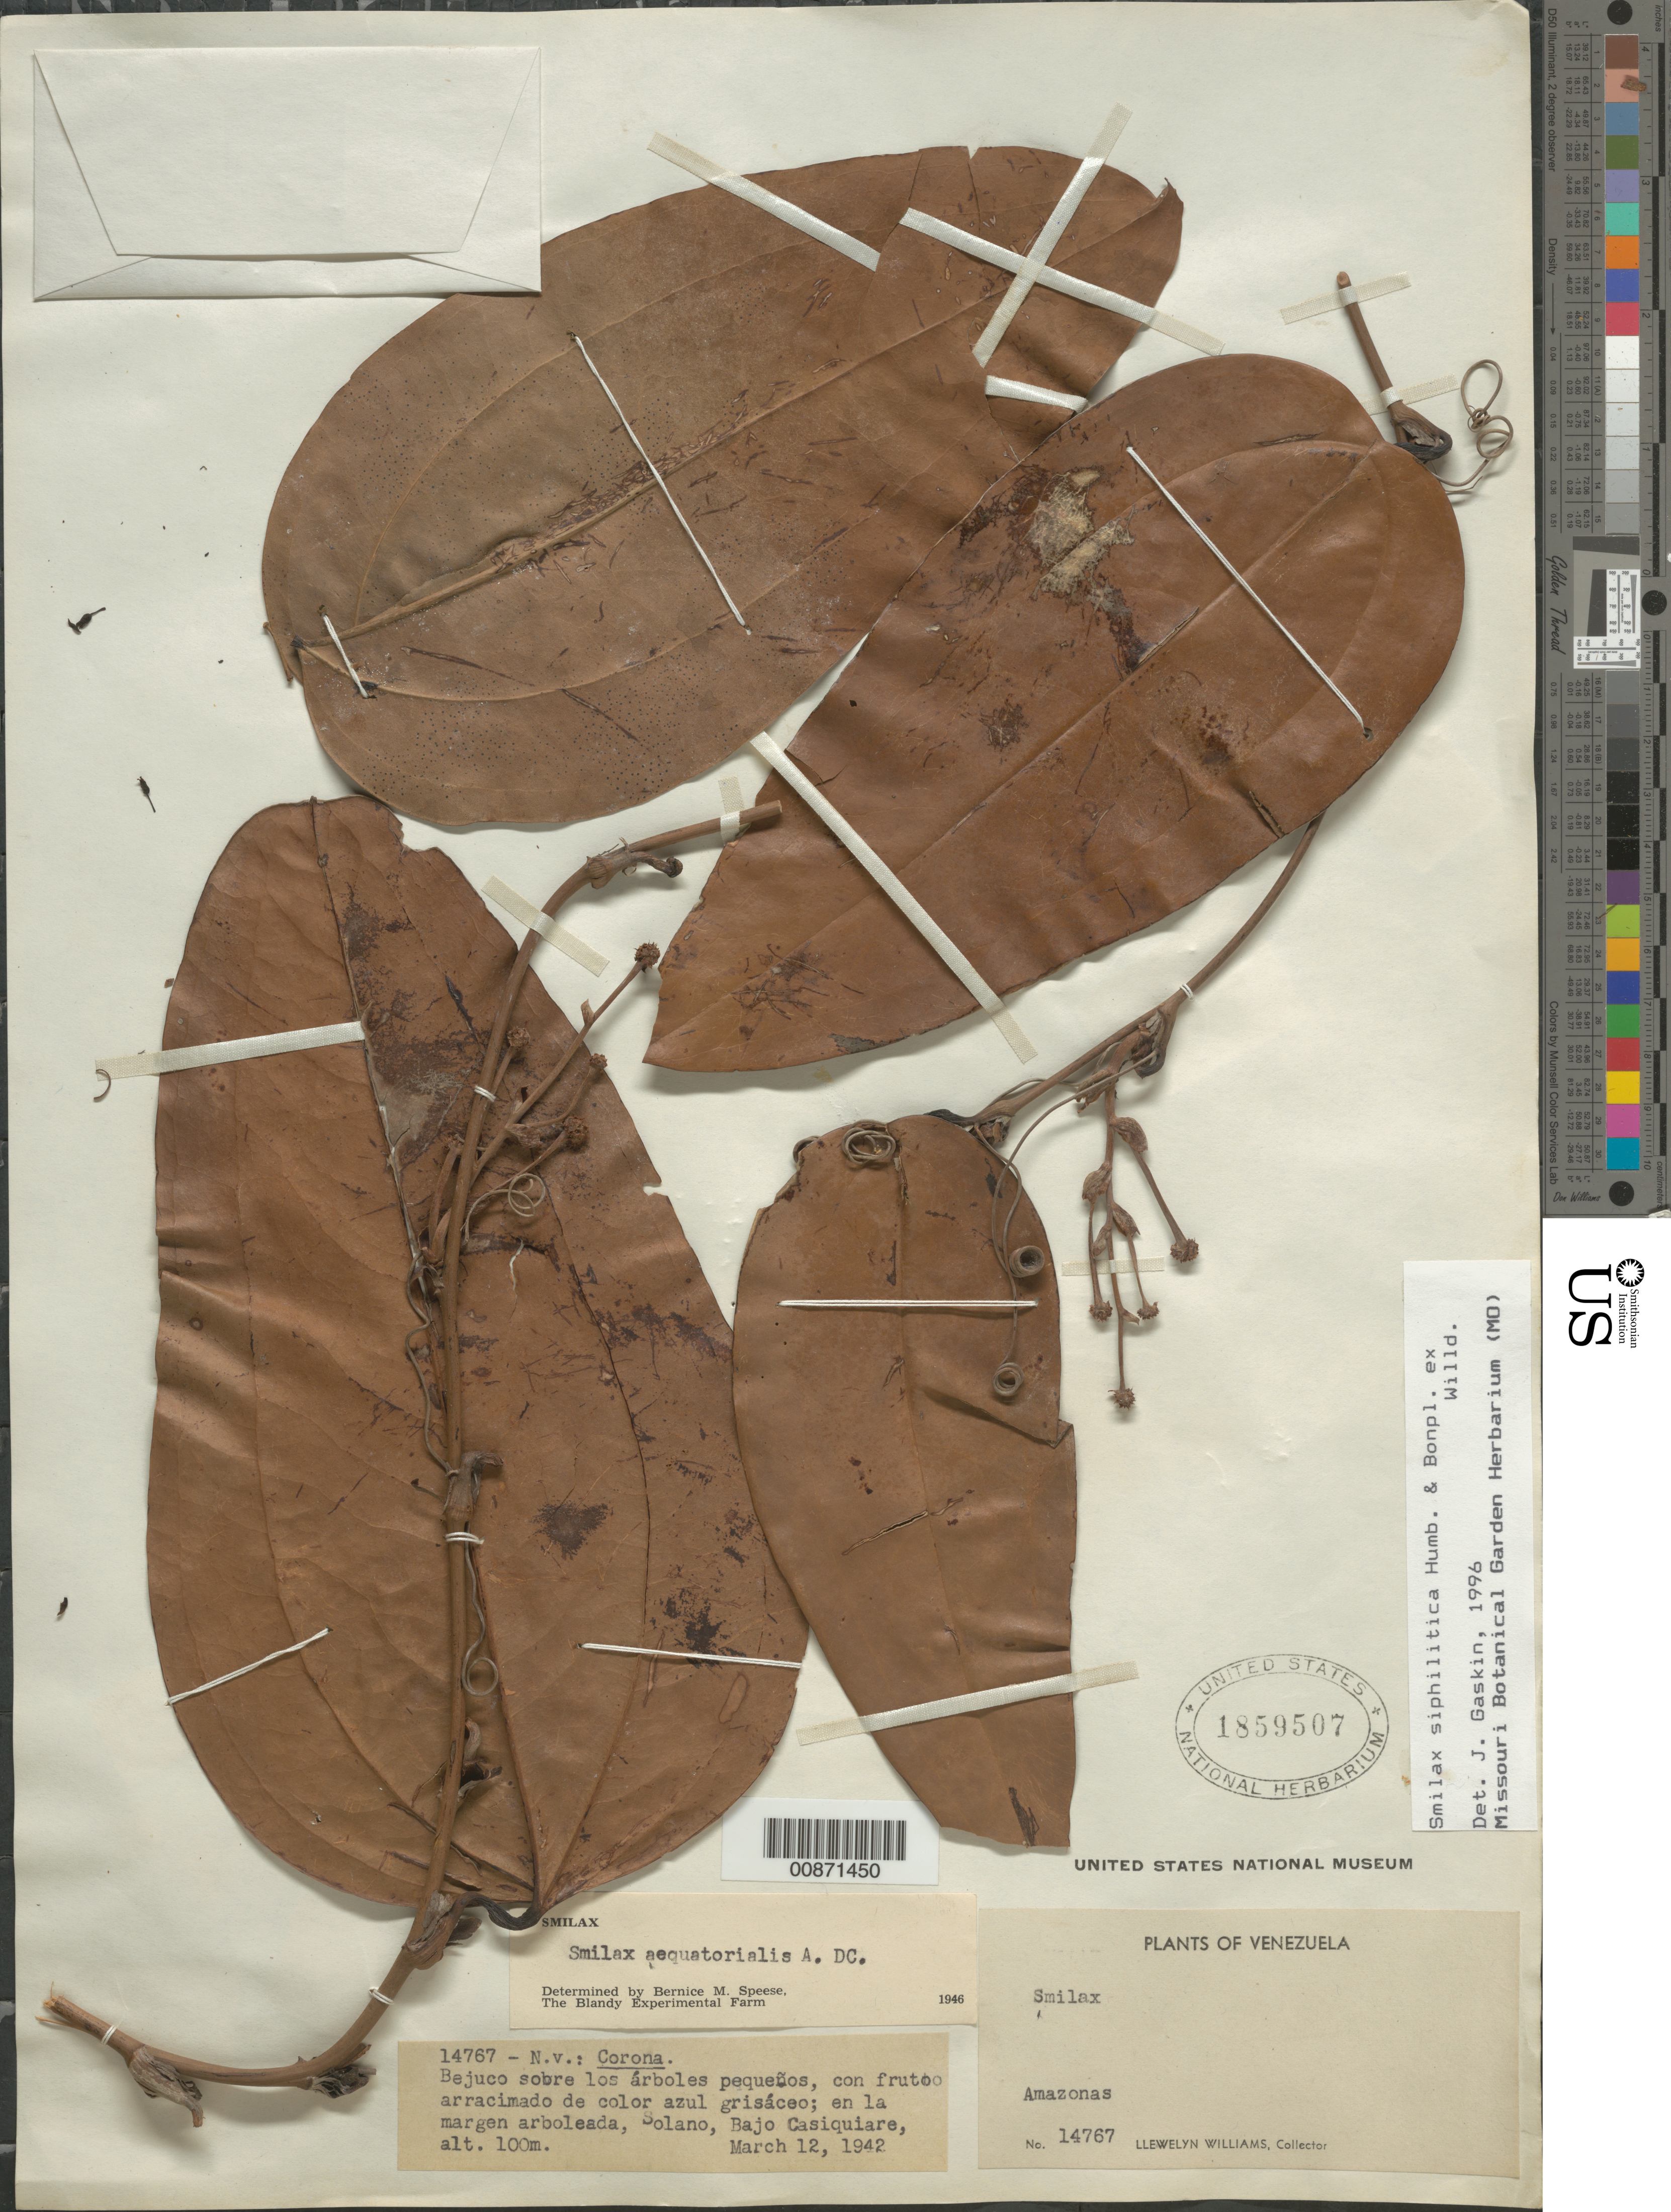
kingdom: Plantae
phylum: Tracheophyta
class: Liliopsida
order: Liliales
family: Smilacaceae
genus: Smilax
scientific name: Smilax syphilitica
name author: Humb. & Bonpl.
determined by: Gaskin, J. F.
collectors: Ll. Williams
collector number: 14767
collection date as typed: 12-Mar-42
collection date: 1942-03-12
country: Venezuela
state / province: Amazonas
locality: Solano, Bajo Río Casiquiare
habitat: Margen arboleada; sobre los arboles pequenos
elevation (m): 100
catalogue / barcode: US 1859507